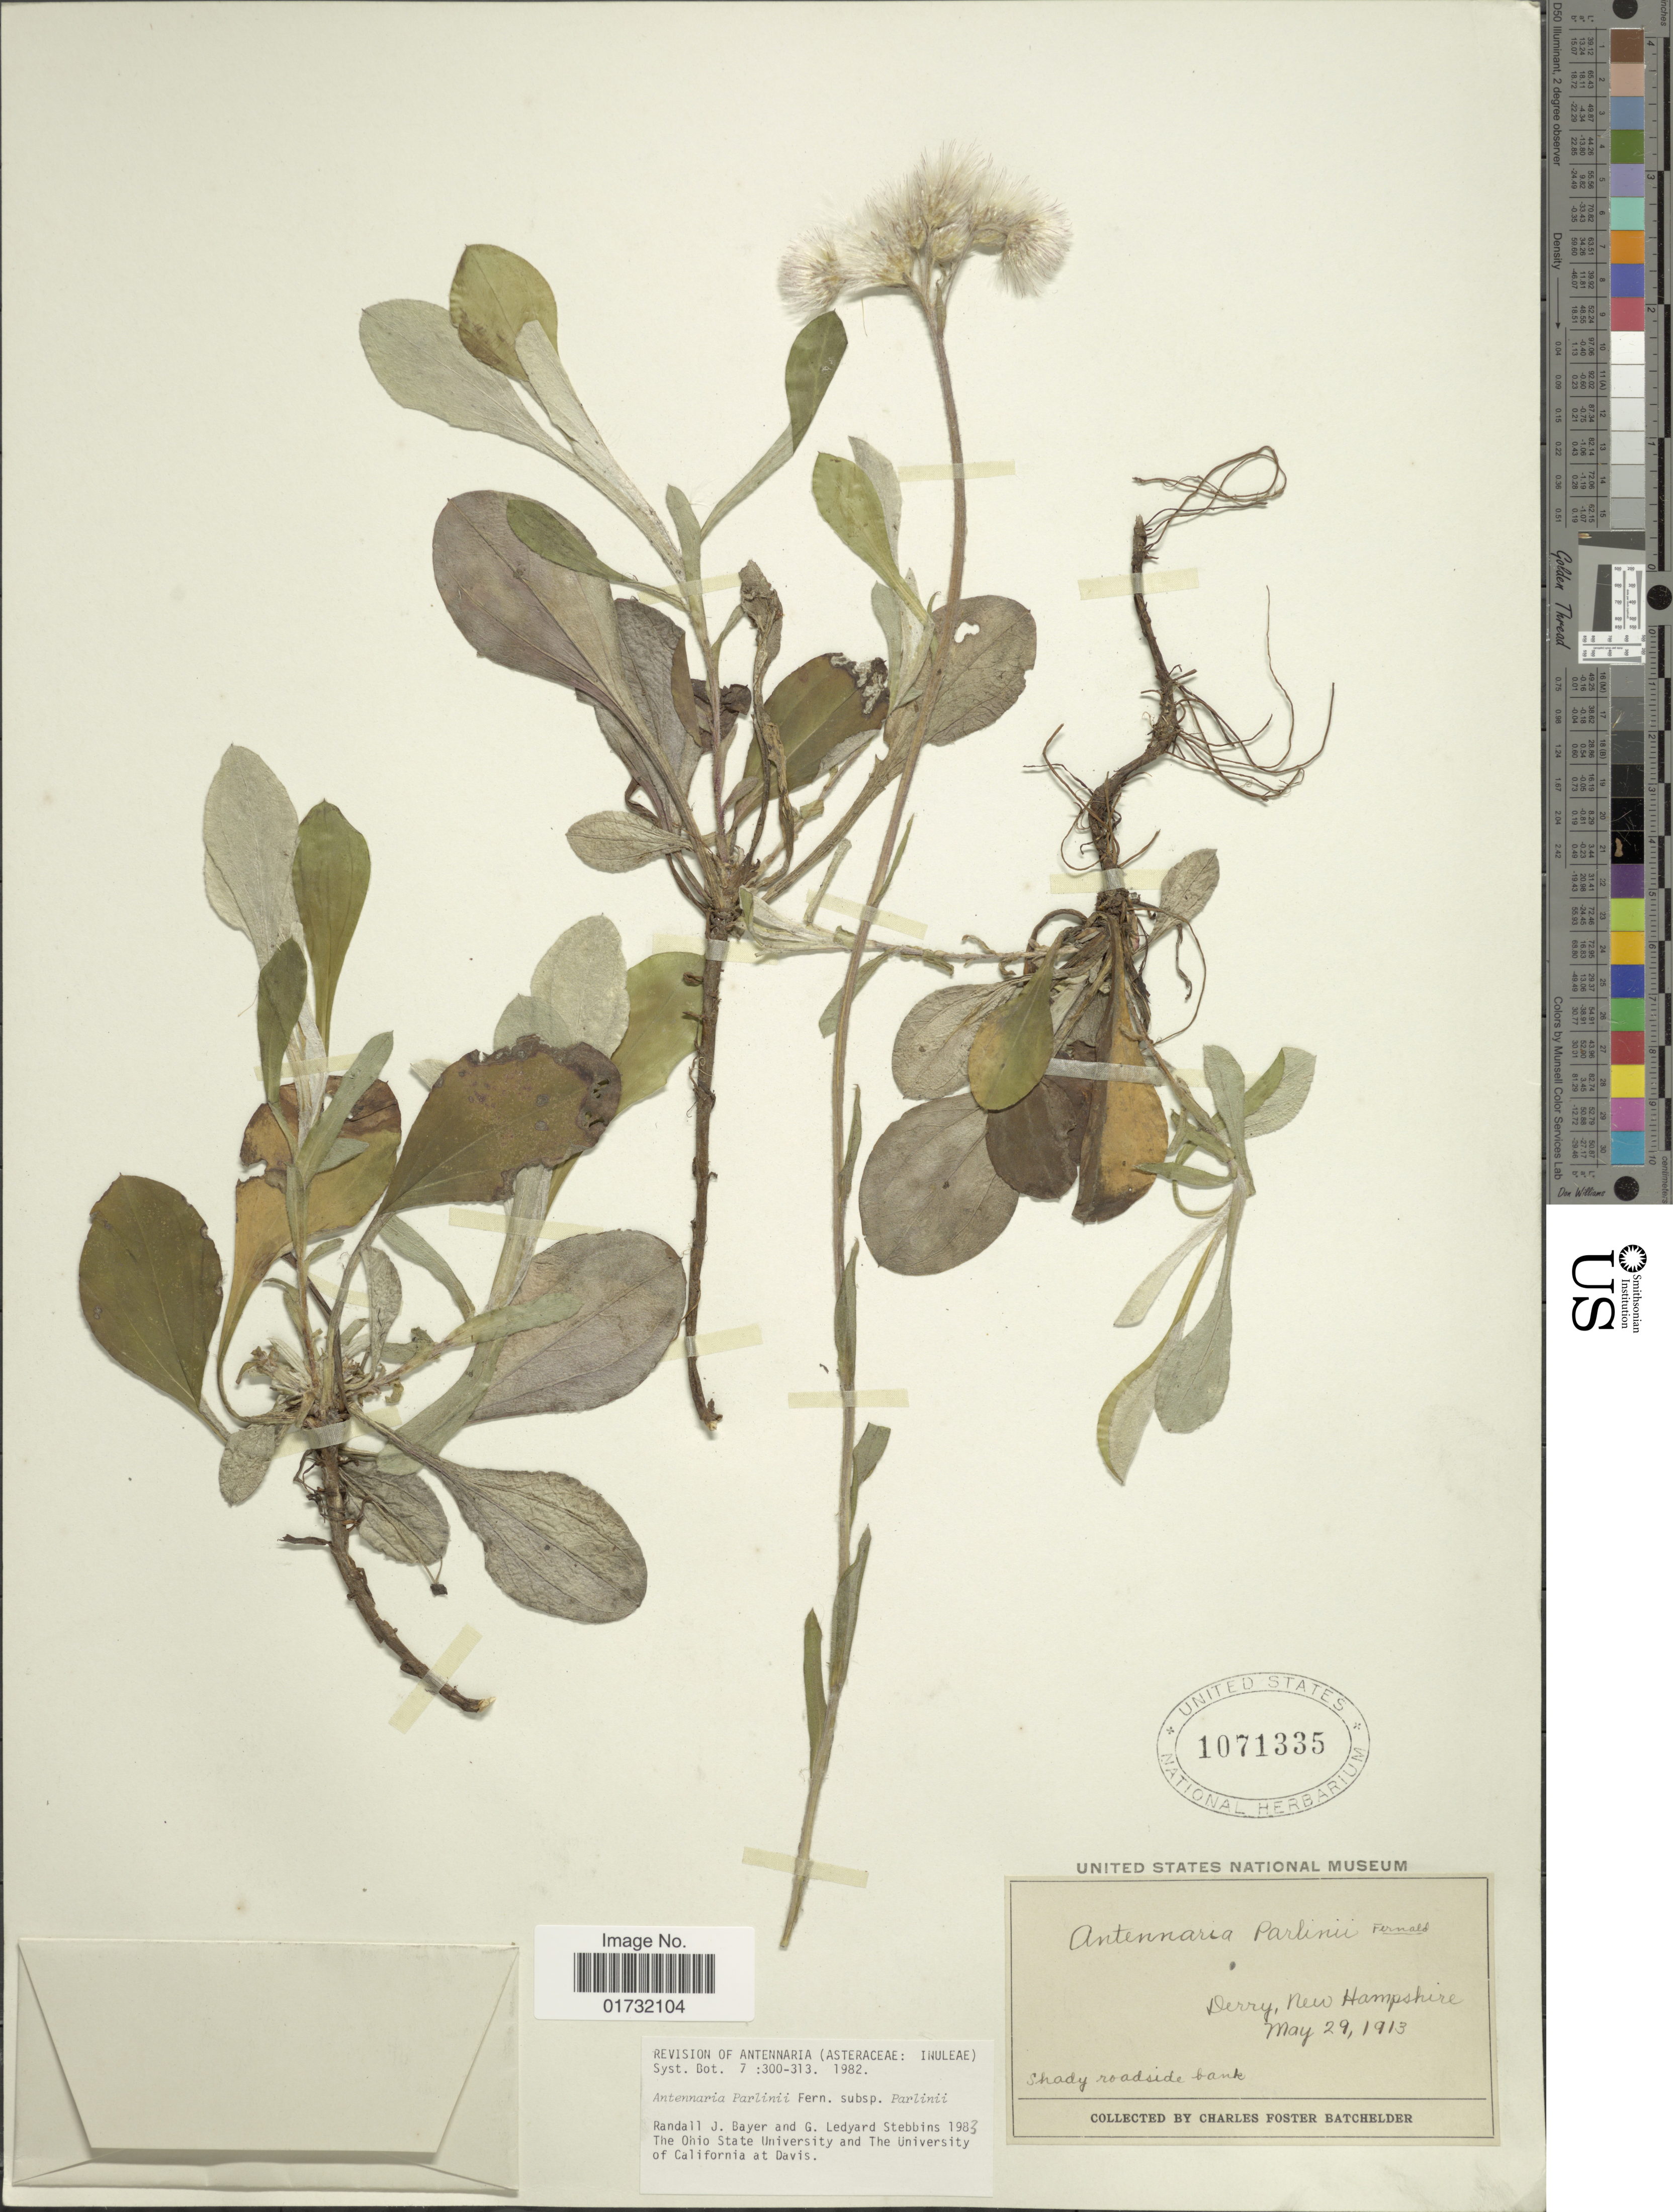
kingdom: Plantae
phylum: Tracheophyta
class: Magnoliopsida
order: Asterales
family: Asteraceae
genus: Antennaria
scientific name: Antennaria parlinii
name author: Fernald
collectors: C. Batchelder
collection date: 1913-05-29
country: United States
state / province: New Hampshire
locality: Derry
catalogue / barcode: US 1071335